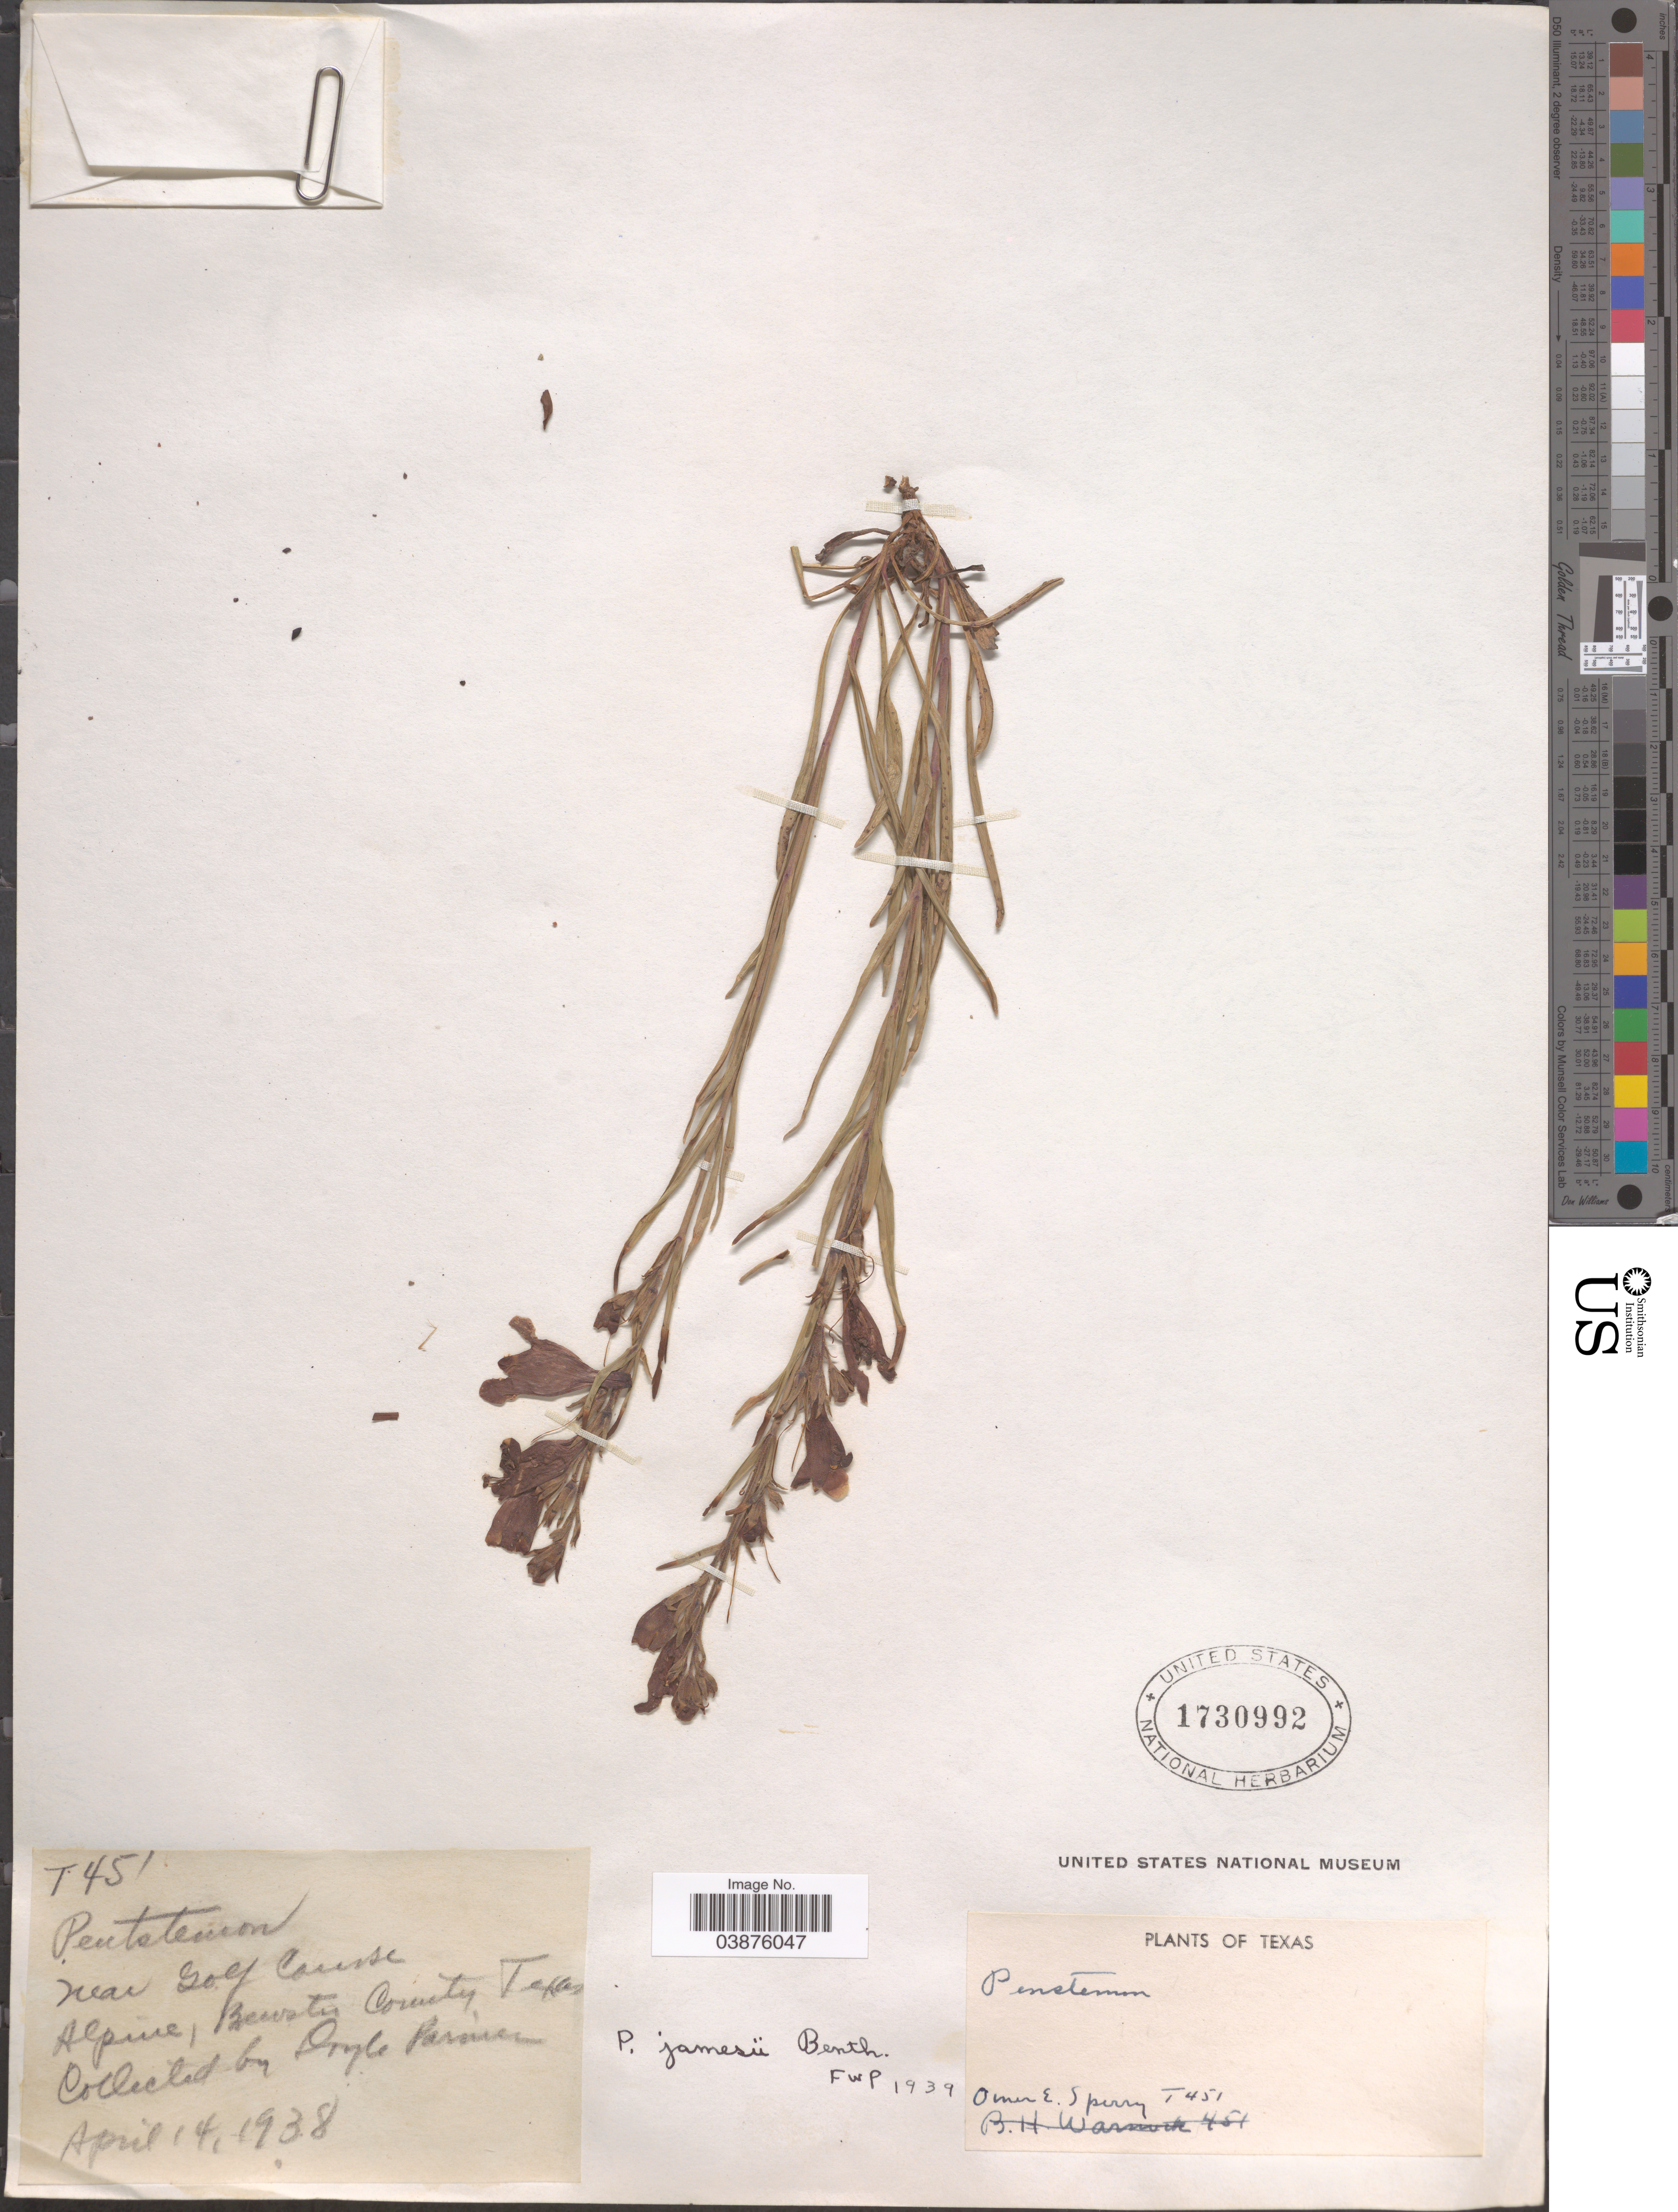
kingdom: Plantae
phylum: Tracheophyta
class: Magnoliopsida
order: Lamiales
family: Plantaginaceae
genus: Penstemon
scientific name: Penstemon jamesii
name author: Benth.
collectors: O. E. Sperry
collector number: T451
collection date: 1938-04-14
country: United States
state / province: Texas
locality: Near Golf Course. Alpine, Brewster County.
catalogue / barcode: US 1730992